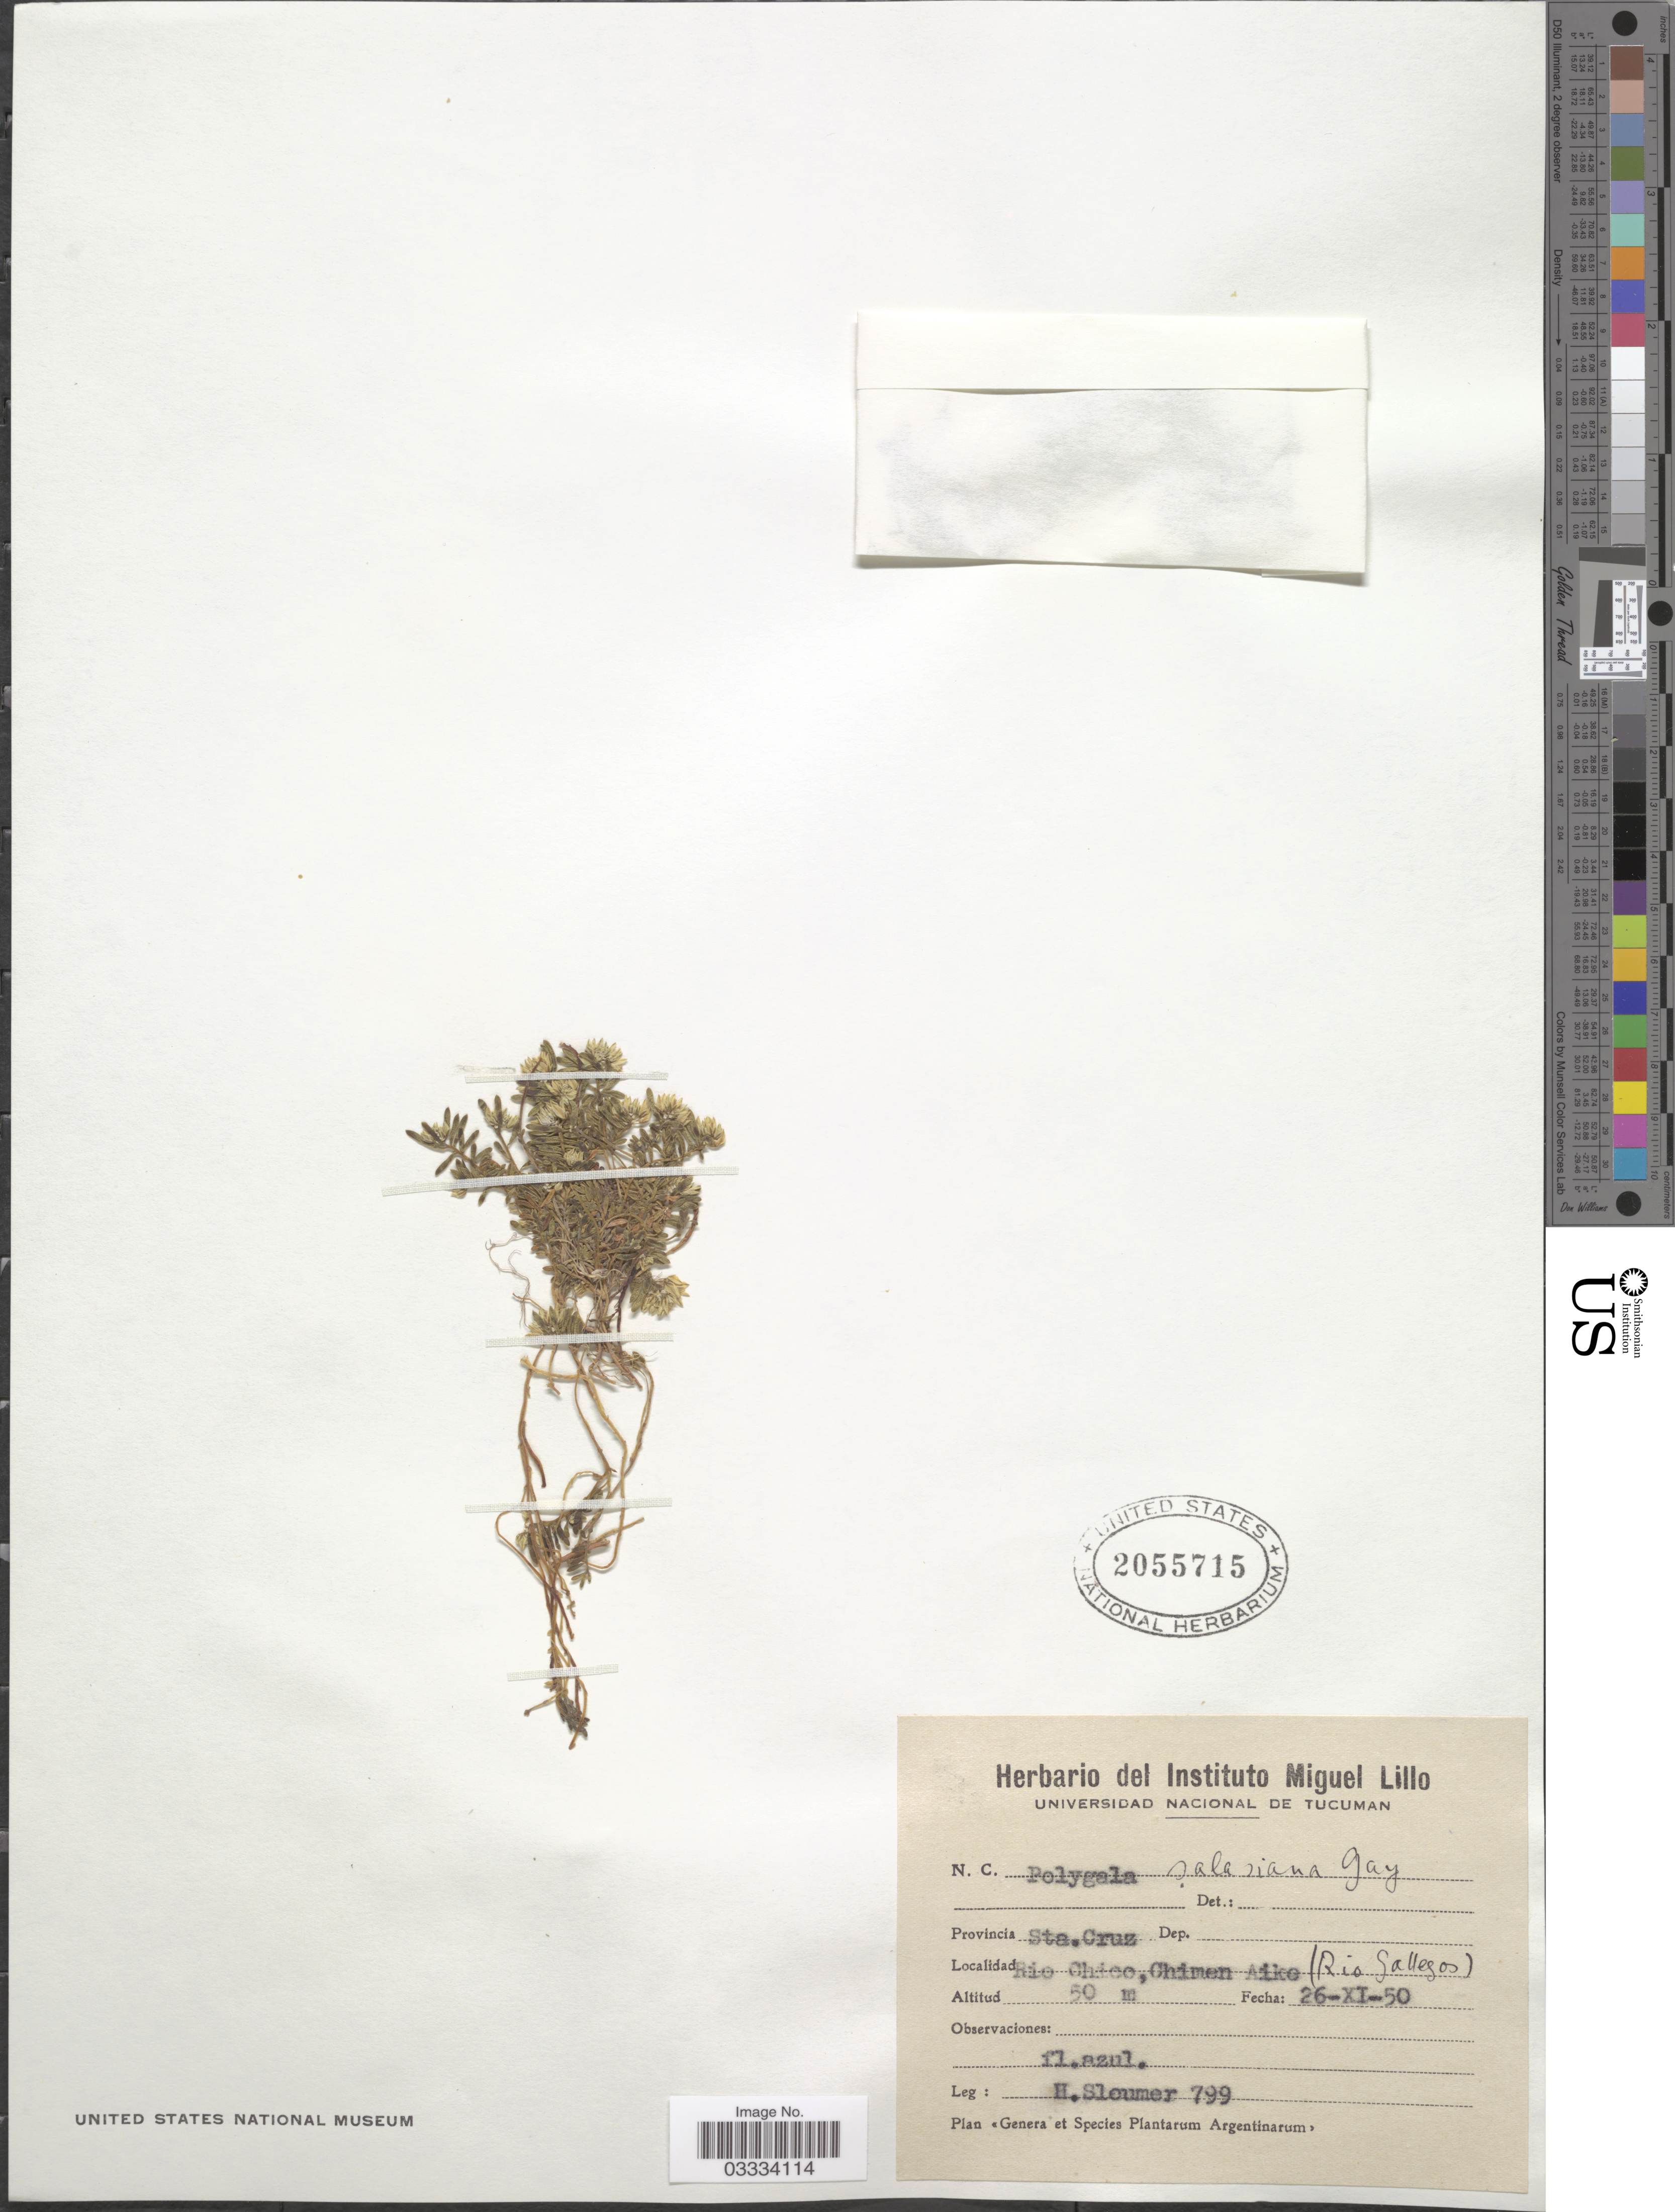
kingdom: Plantae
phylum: Tracheophyta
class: Magnoliopsida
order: Fabales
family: Polygalaceae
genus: Polygala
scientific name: Polygala salasiana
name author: Gay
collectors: H. O. Sleumer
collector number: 799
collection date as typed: Transcribed d/m/y: 26/11/50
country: Argentina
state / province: Santa Cruz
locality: Rio Chico, Chimen Aike (Rio Gallegos).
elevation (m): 50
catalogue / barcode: US 2055715